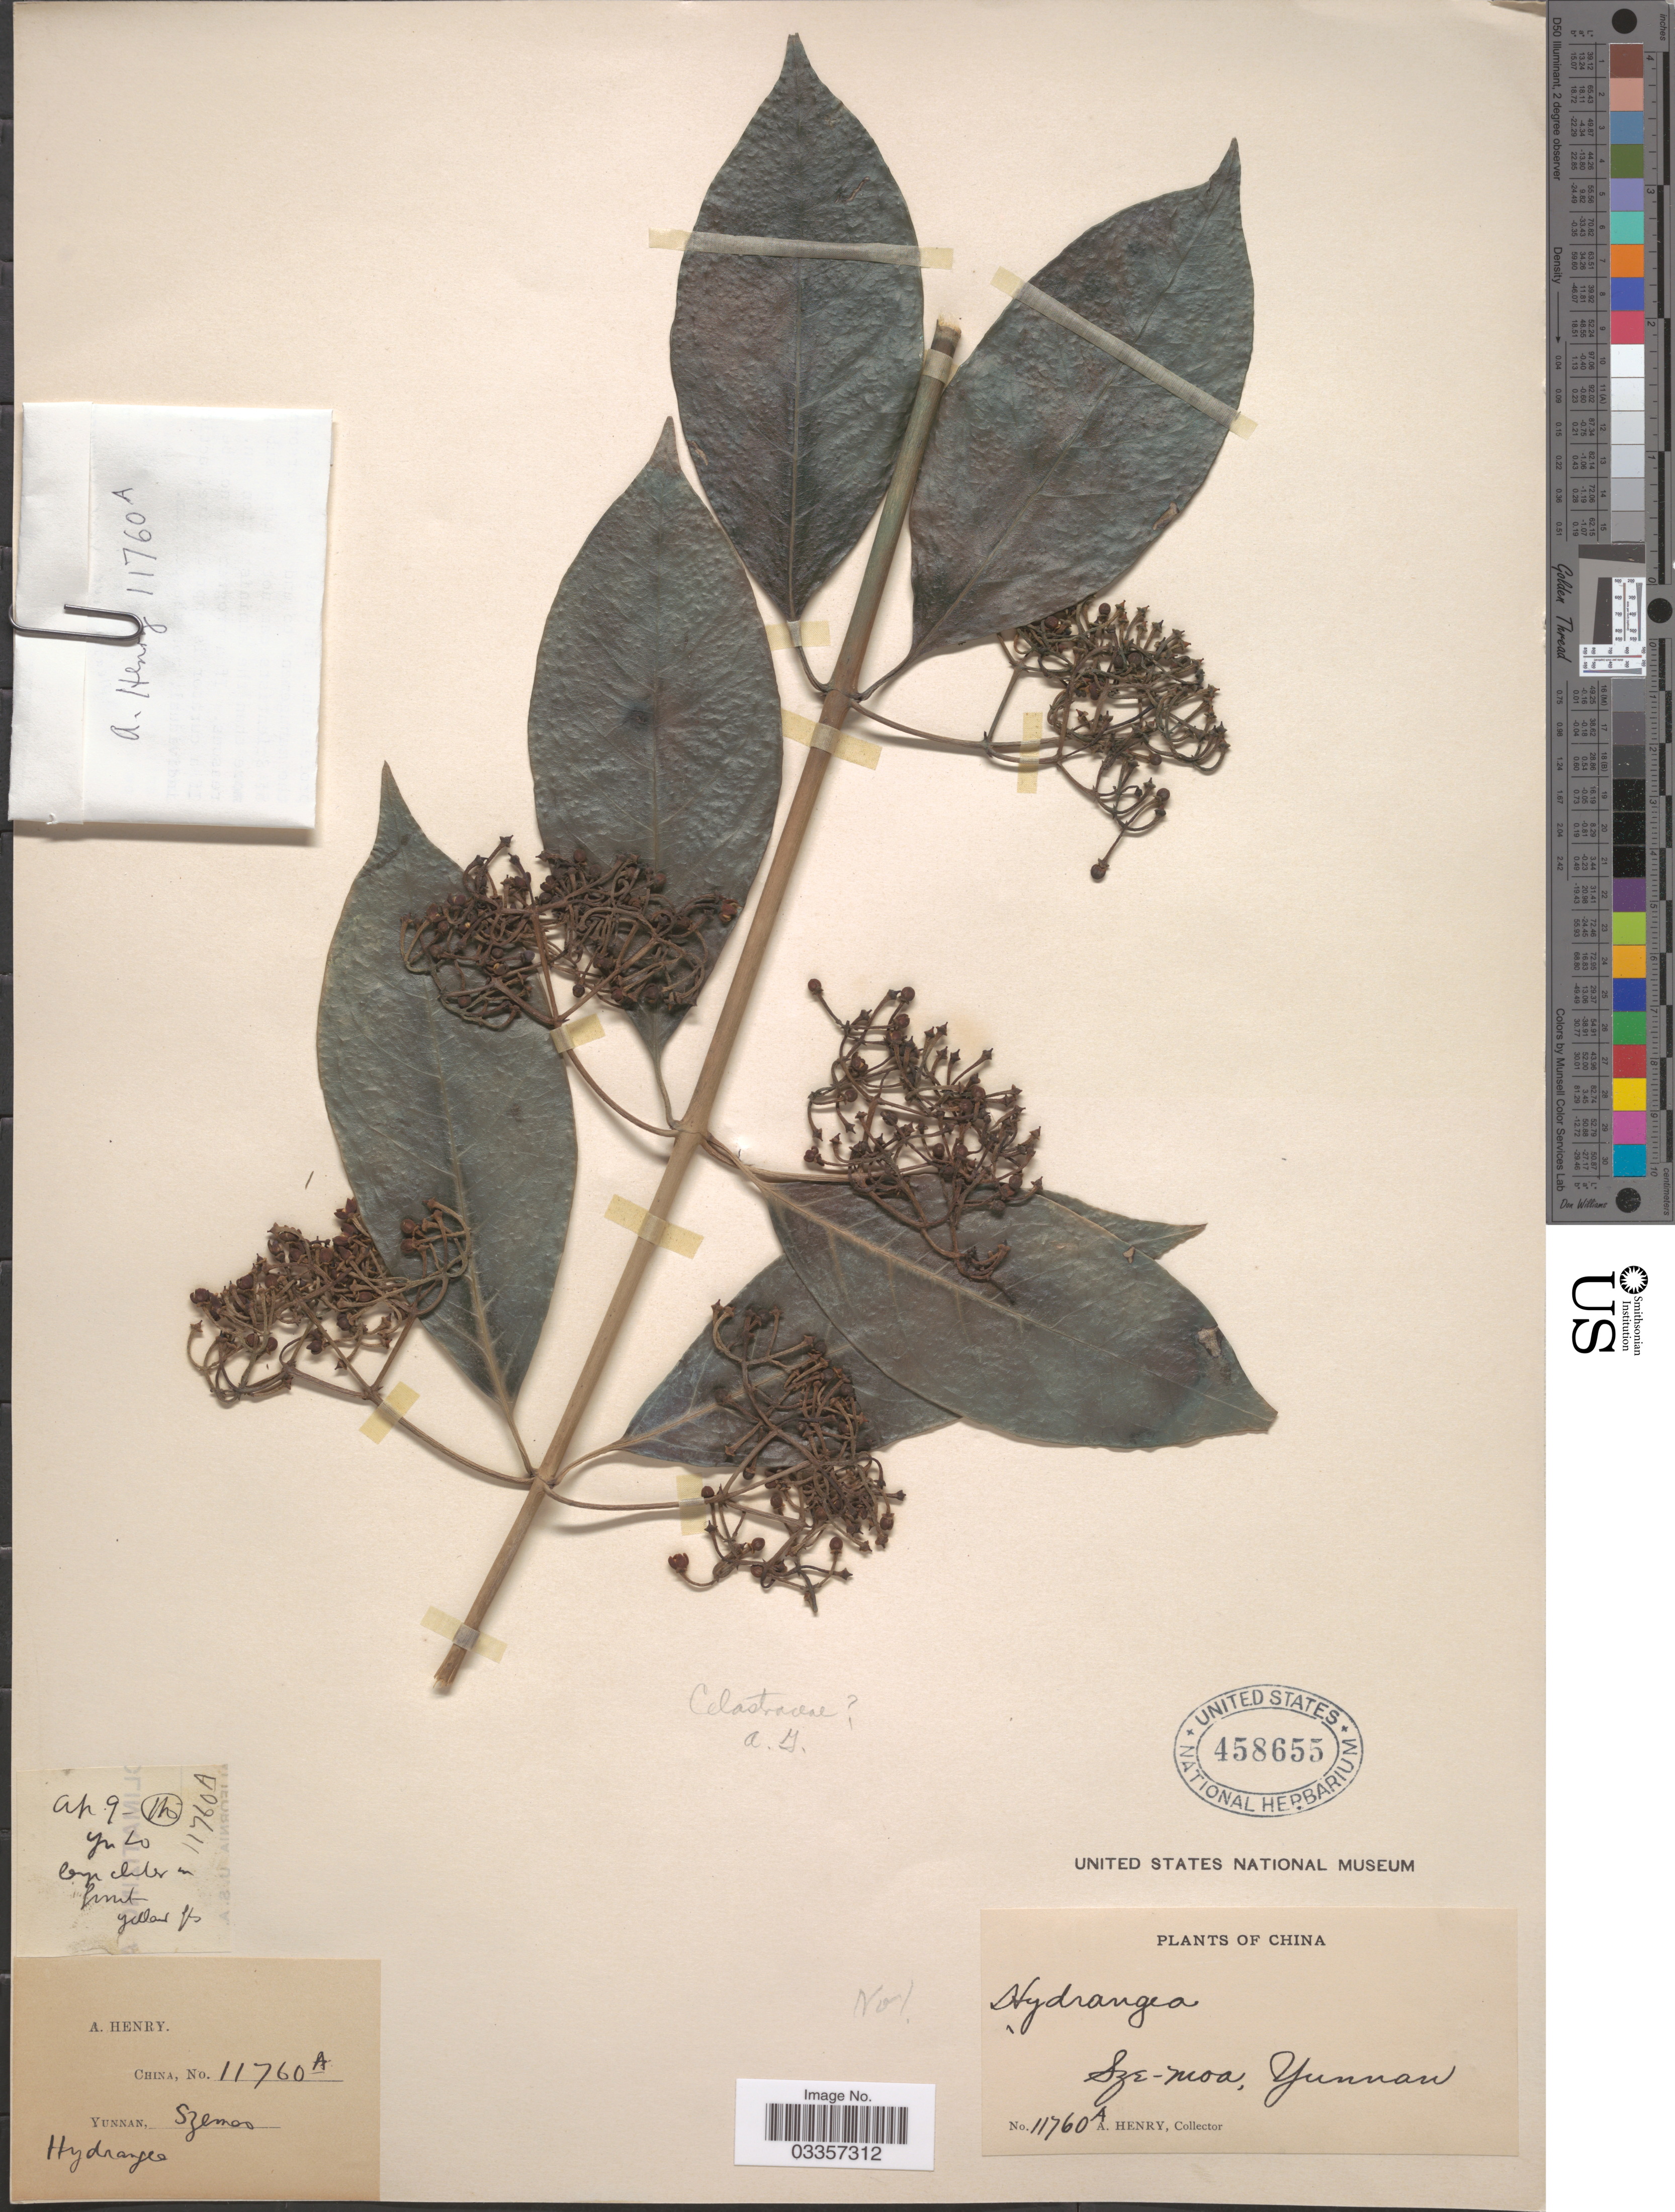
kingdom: Plantae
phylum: Tracheophyta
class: Magnoliopsida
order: Cornales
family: Hydrangeaceae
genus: Hydrangea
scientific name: Hydrangea sp.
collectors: A. Henry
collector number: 11760 A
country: China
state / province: Yunnan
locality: Sze-moa.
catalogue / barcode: US 458655